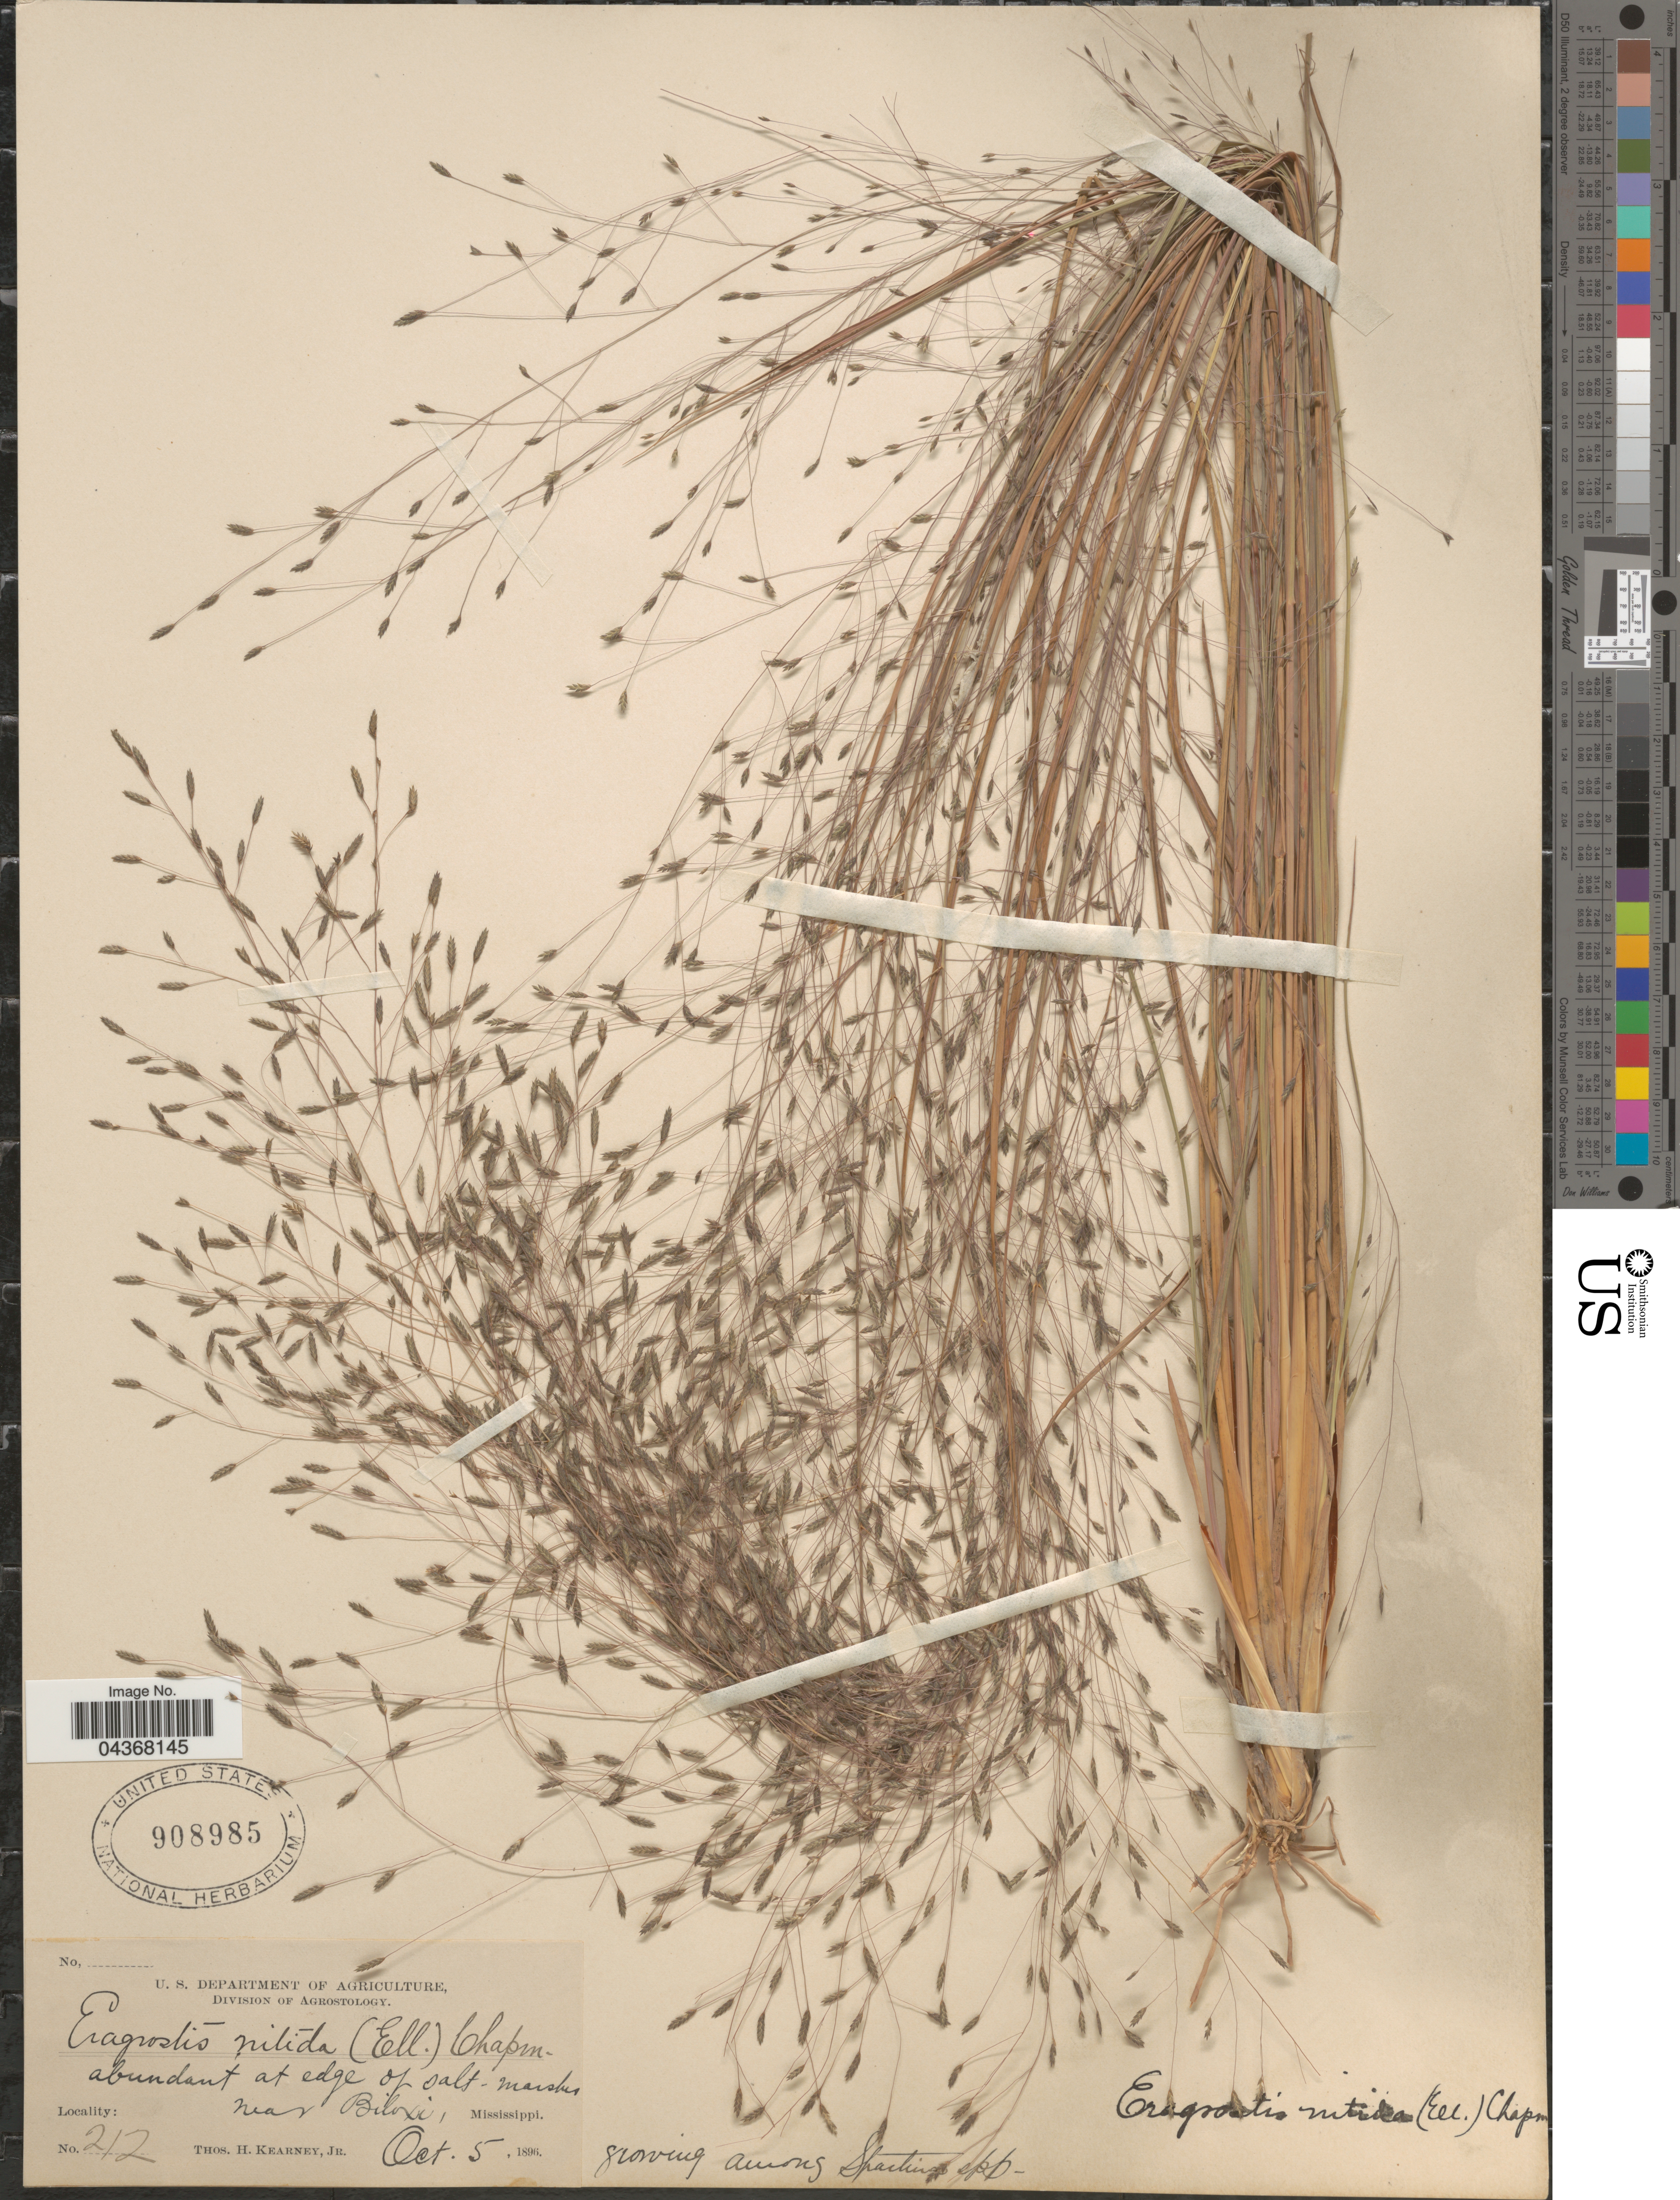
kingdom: Plantae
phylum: Tracheophyta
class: Liliopsida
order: Poales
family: Poaceae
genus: Eragrostis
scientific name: Eragrostis elliottii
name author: S. Watson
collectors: T. H. Kearney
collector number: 212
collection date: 1896-10-05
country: United States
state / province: Mississippi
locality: Near Biloxi.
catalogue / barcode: US 908985